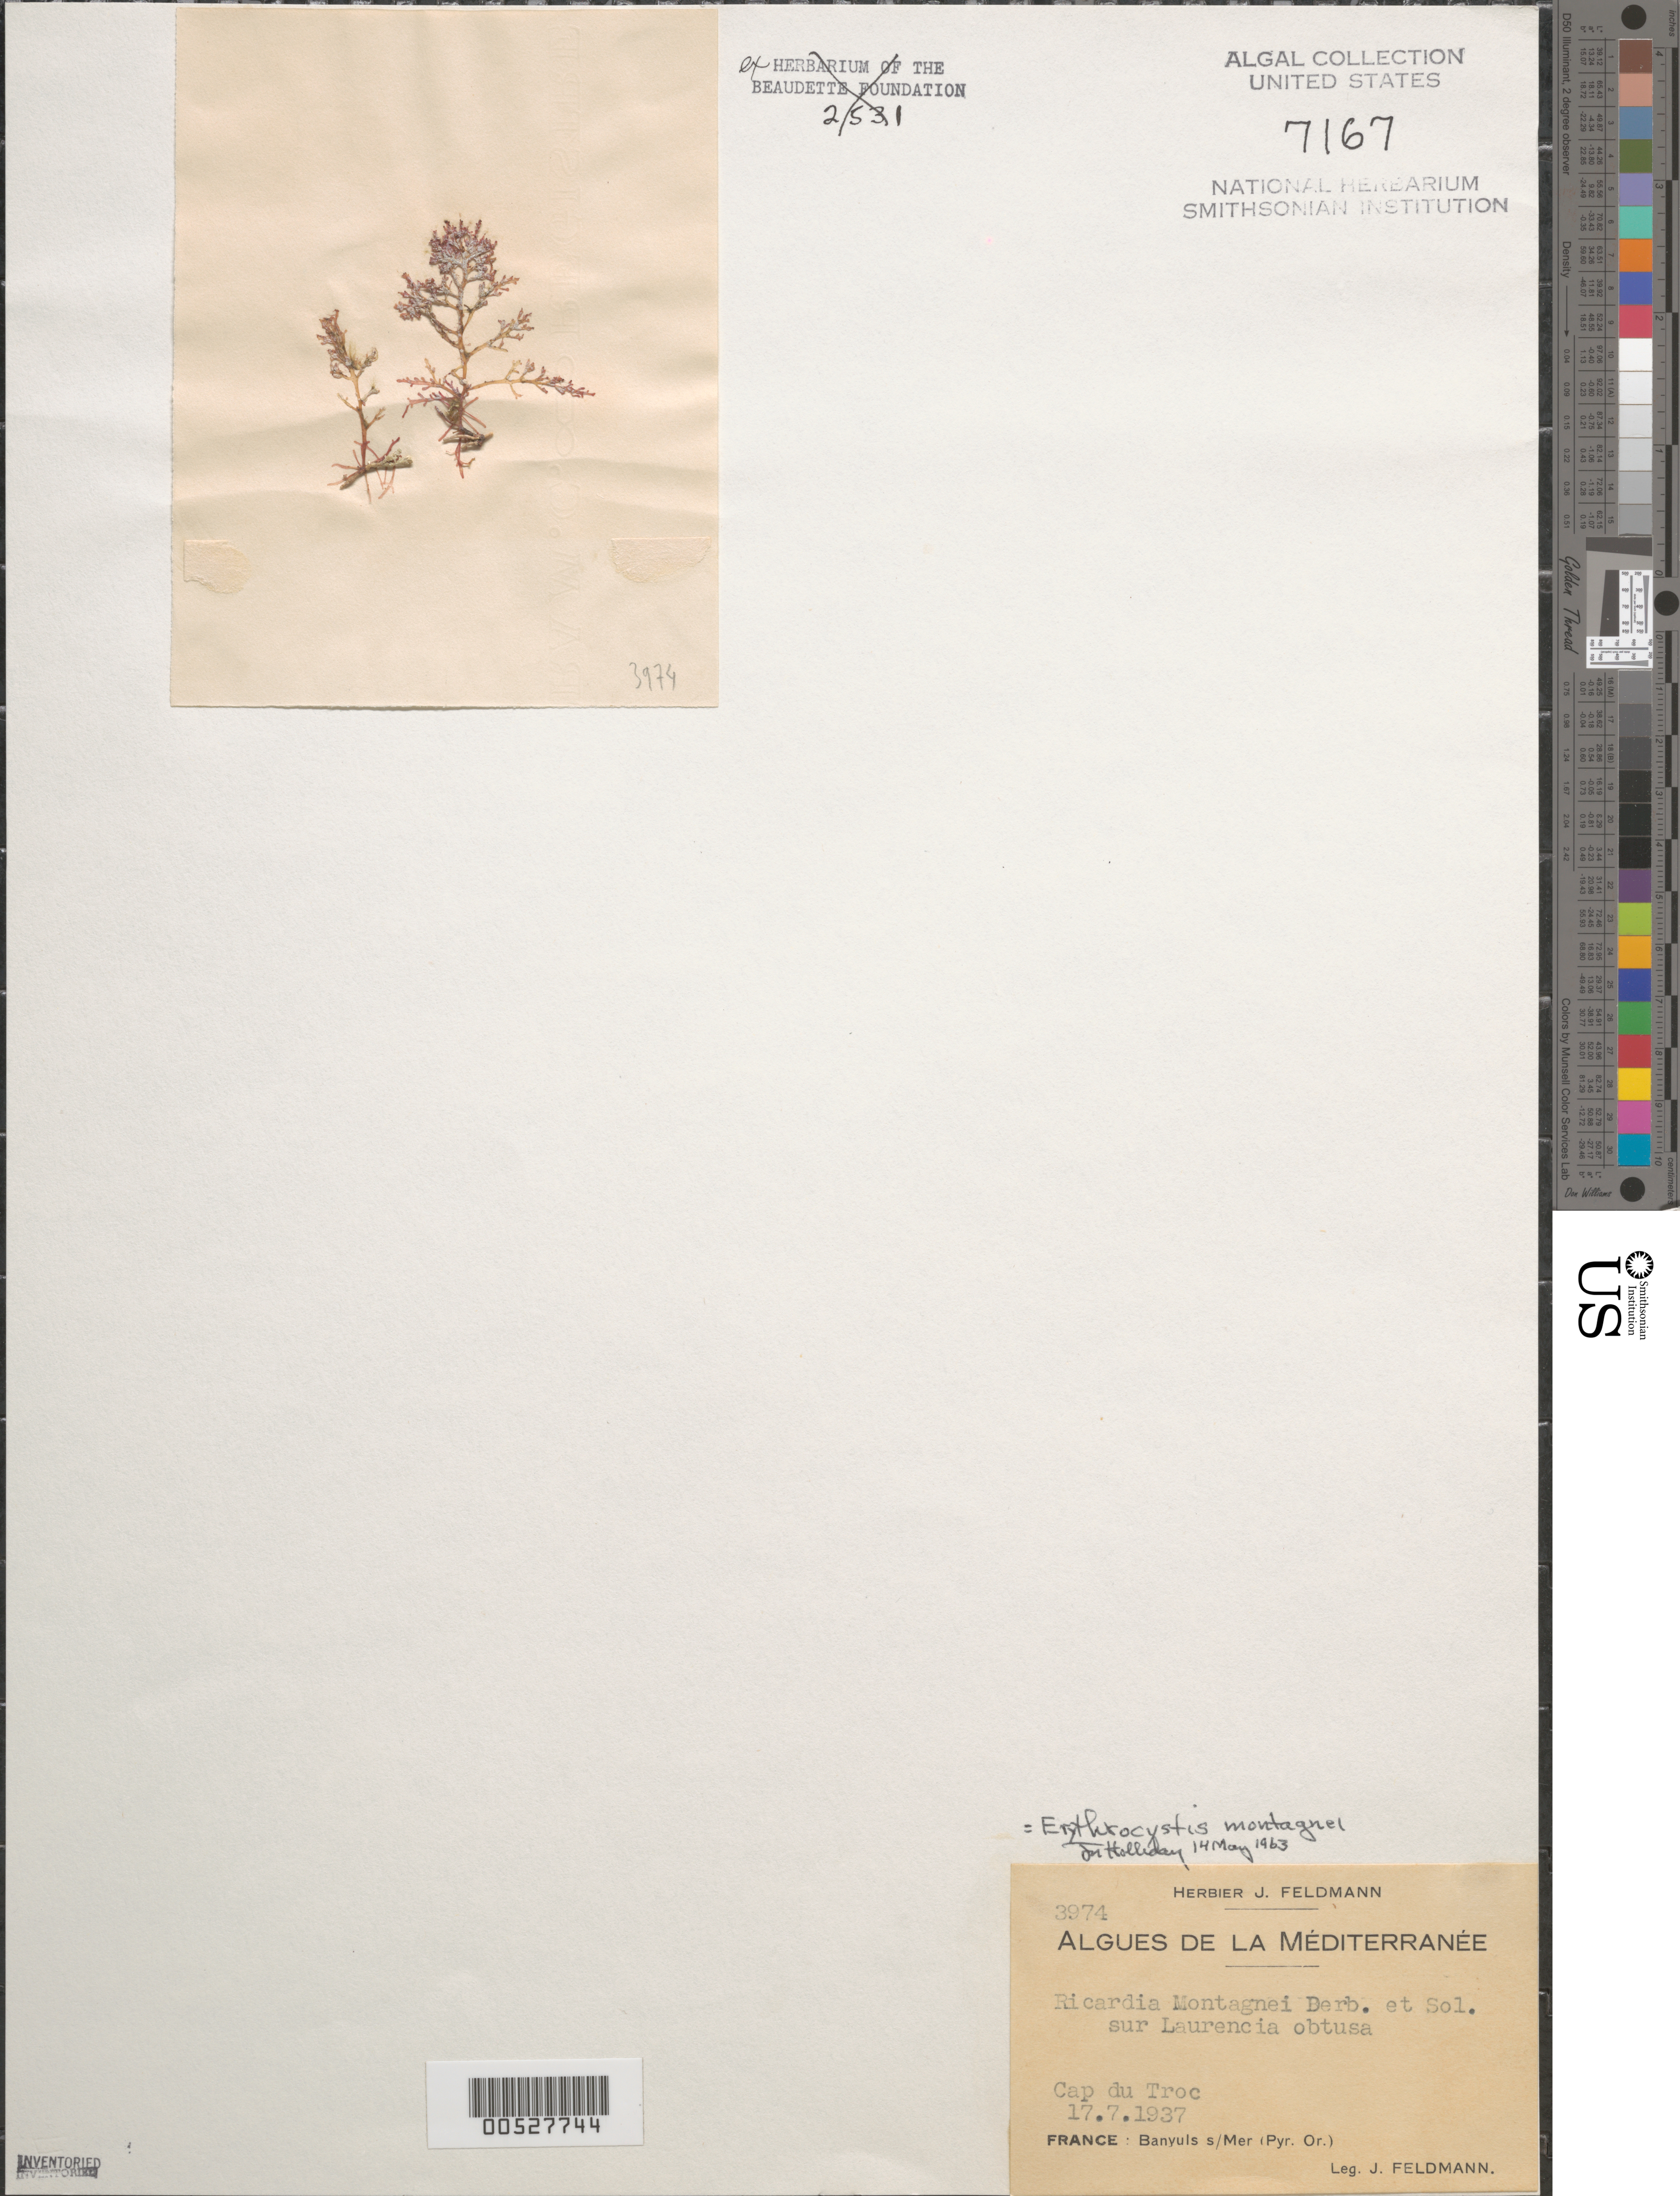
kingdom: Plantae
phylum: Rhodophyta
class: Florideophyceae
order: Ceramiales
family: Rhodomelaceae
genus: Erythrocystis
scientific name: Erythrocystis montagnei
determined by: Holliday, J.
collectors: J. Feldmann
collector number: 3974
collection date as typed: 17 Jul 1937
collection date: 1937-07-17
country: France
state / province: Occitanie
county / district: Pyrénées-Orientales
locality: Cap du Troc, Banyuls-sur-Mer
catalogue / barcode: US 7167